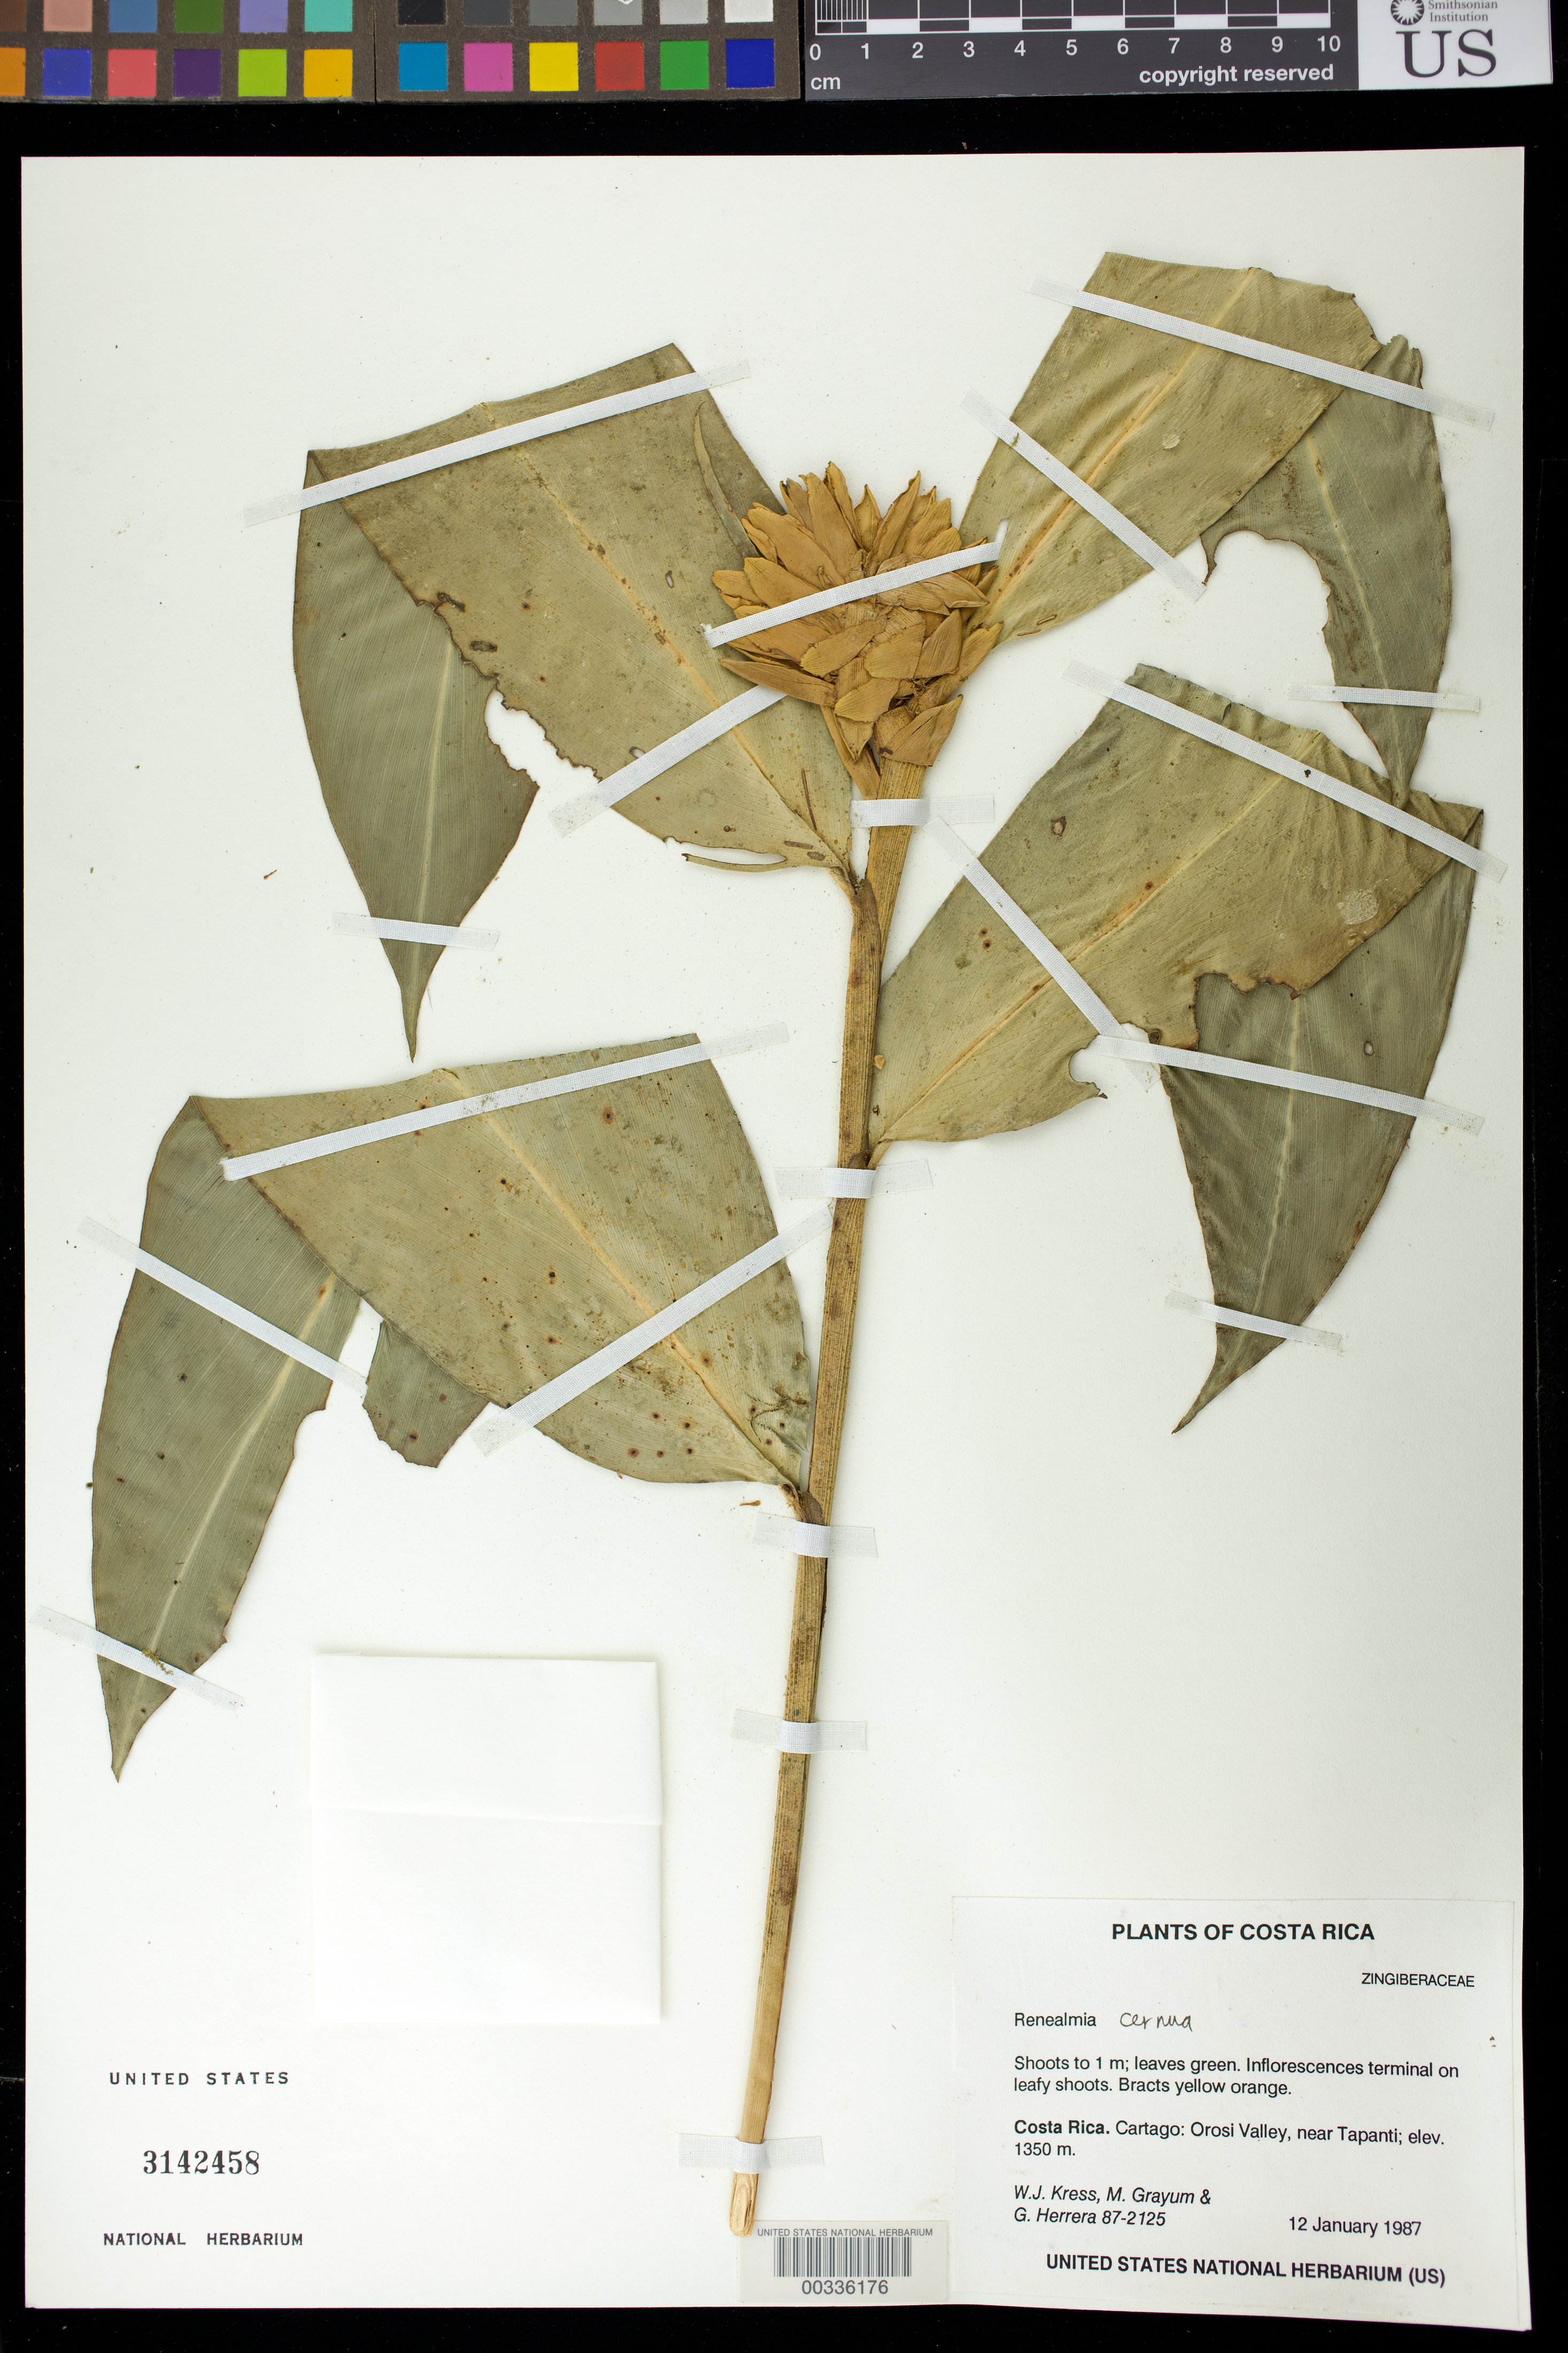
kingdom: Plantae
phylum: Tracheophyta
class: Liliopsida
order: Zingiberales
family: Zingiberaceae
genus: Renealmia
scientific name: Renealmia cernua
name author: (Sw. ex Roem. & Schult.) J.F. Macbr.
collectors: W. J. Kress, M. H. Grayum & G. Herrera Ch.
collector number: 87-2125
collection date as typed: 12 Jan 1987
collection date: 1987-01-12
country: Costa Rica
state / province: Cartago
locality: Orosi valley, near Tapanti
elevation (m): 1350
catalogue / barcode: US 3142458